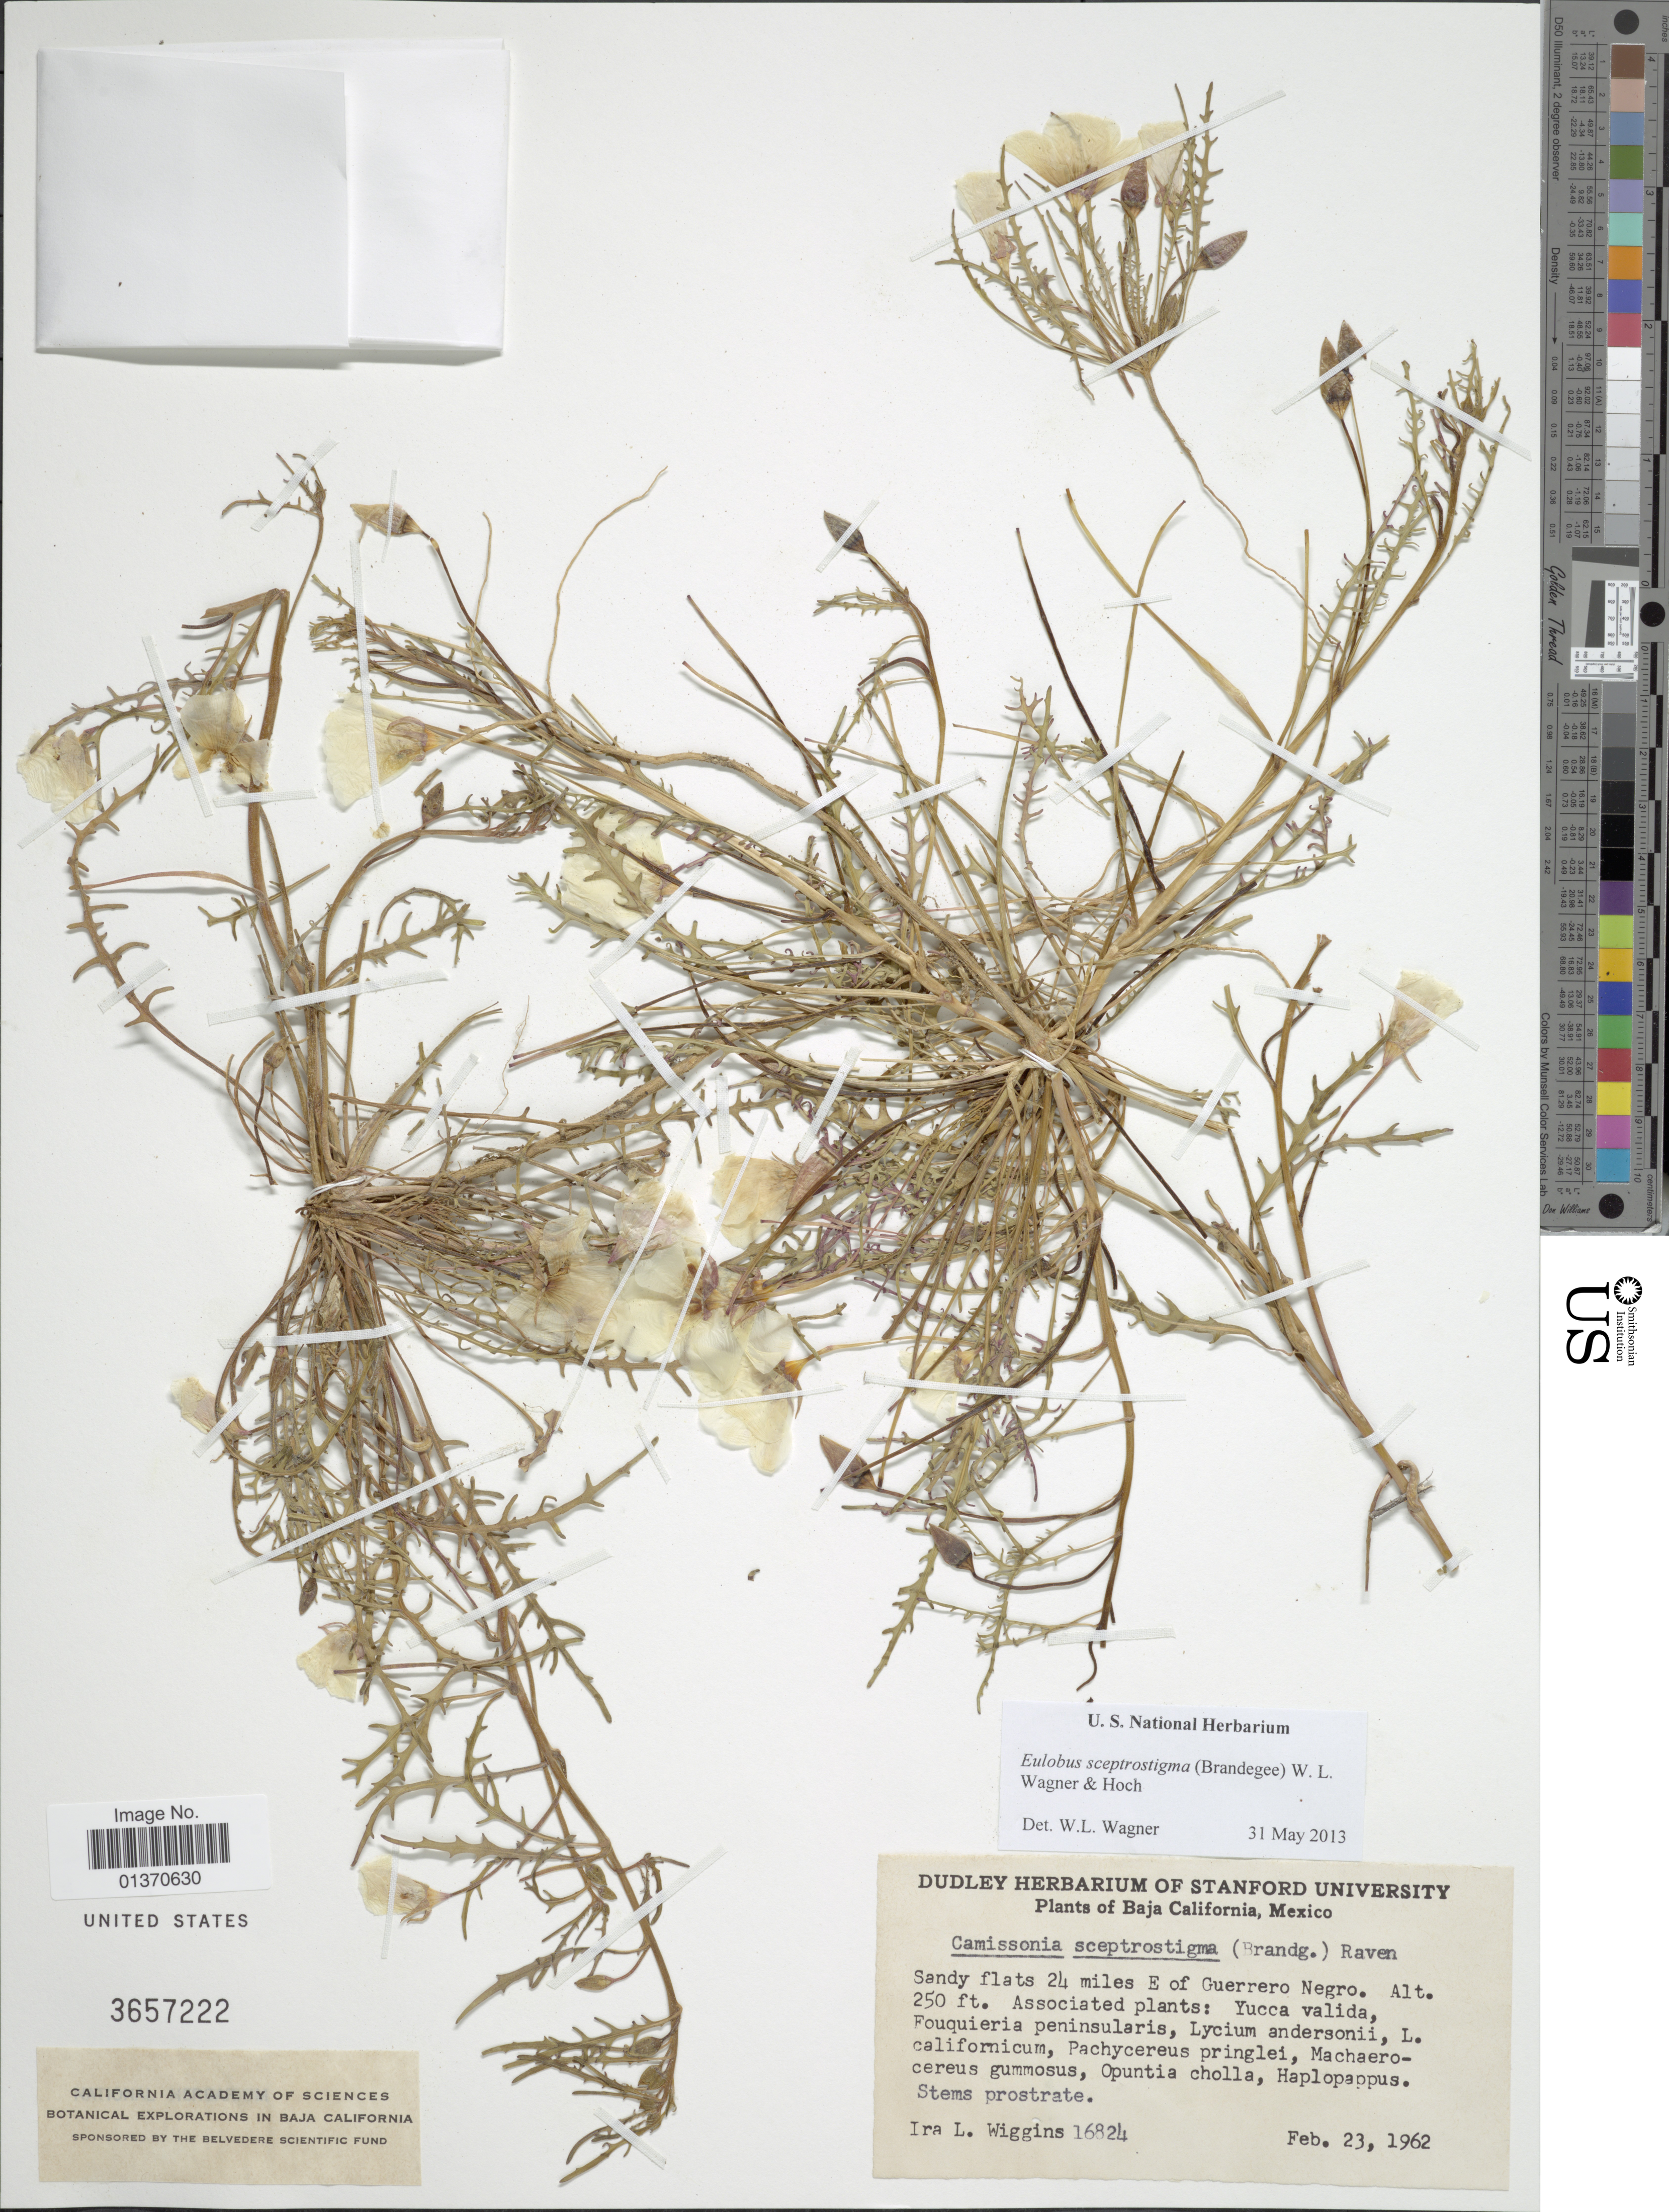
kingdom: Plantae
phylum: Tracheophyta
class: Magnoliopsida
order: Myrtales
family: Onagraceae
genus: Eulobus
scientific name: Eulobus sceptrostigma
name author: (Brandegee) W.L. Wagner & Hoch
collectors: I. L. Wiggins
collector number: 16824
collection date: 1962-02-23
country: Mexico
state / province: Baja California Norte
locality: Sandy flats 24 miles E of Guerrero Negro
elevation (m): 76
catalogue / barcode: US 3657222